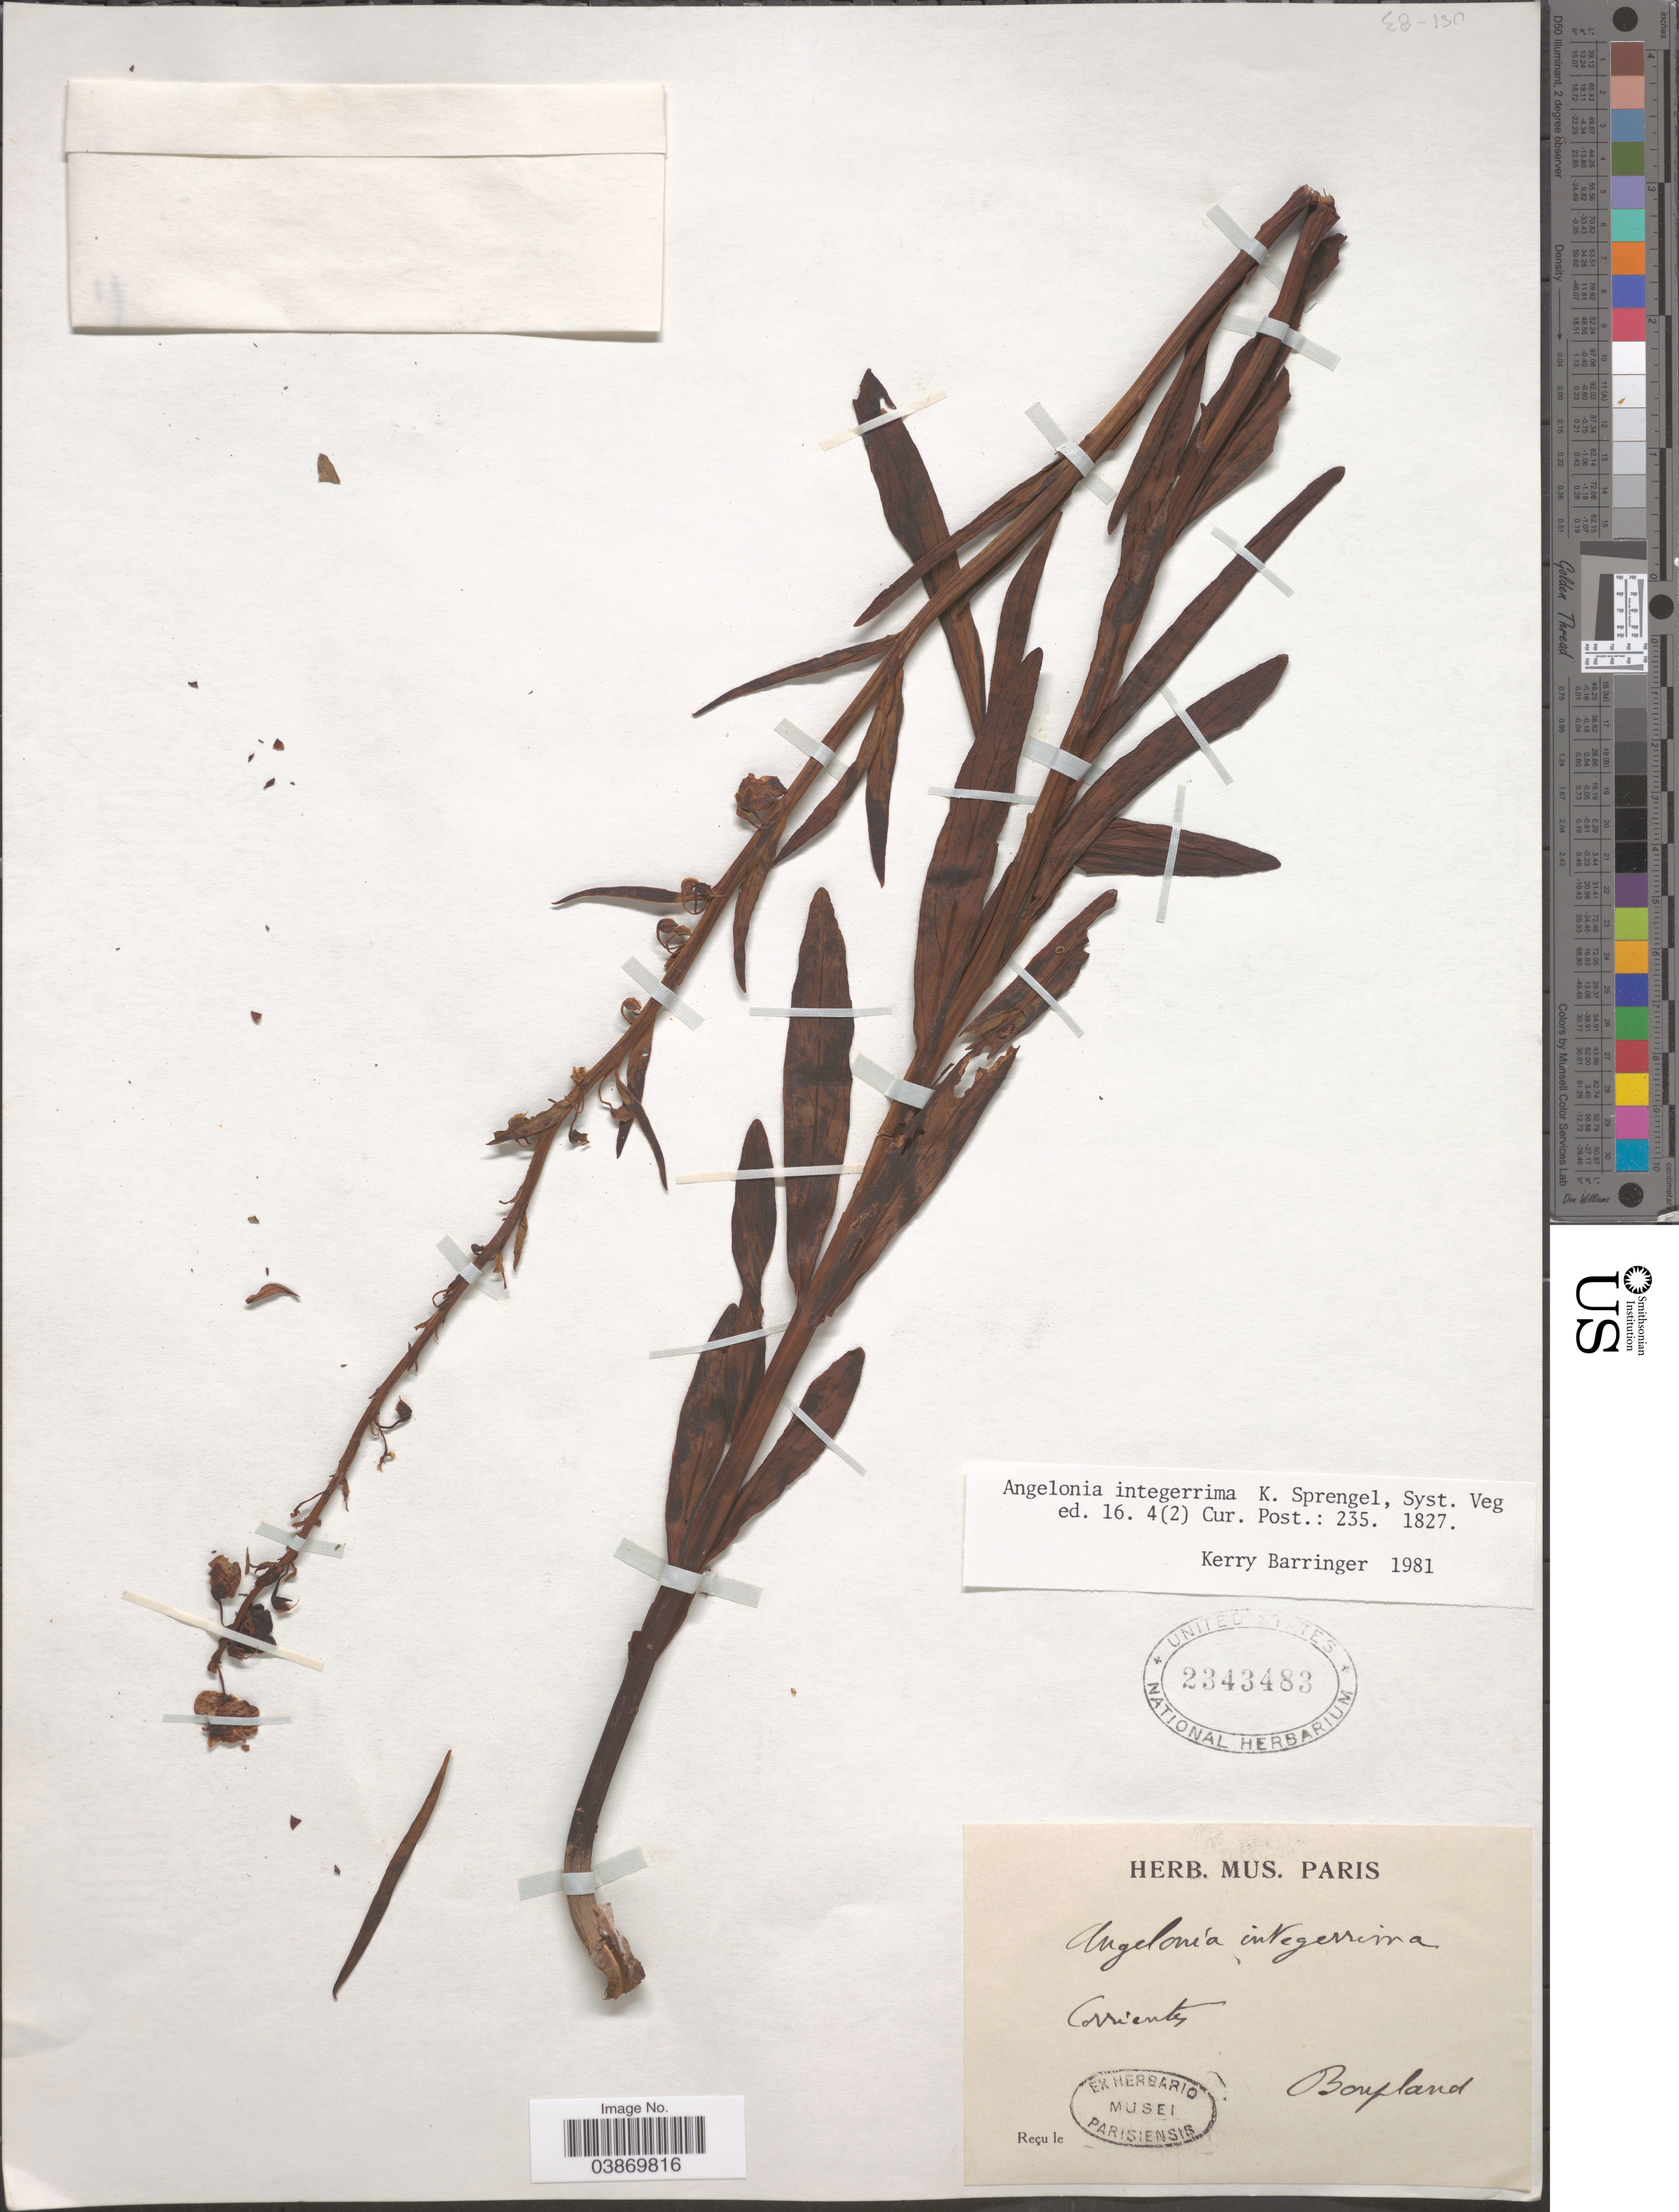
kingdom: Plantae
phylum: Tracheophyta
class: Magnoliopsida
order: Lamiales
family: Plantaginaceae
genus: Angelonia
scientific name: Angelonia integerrima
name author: Spreng.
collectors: A. J. A. Bonpland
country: Argentina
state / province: Corrientes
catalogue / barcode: US 2343483